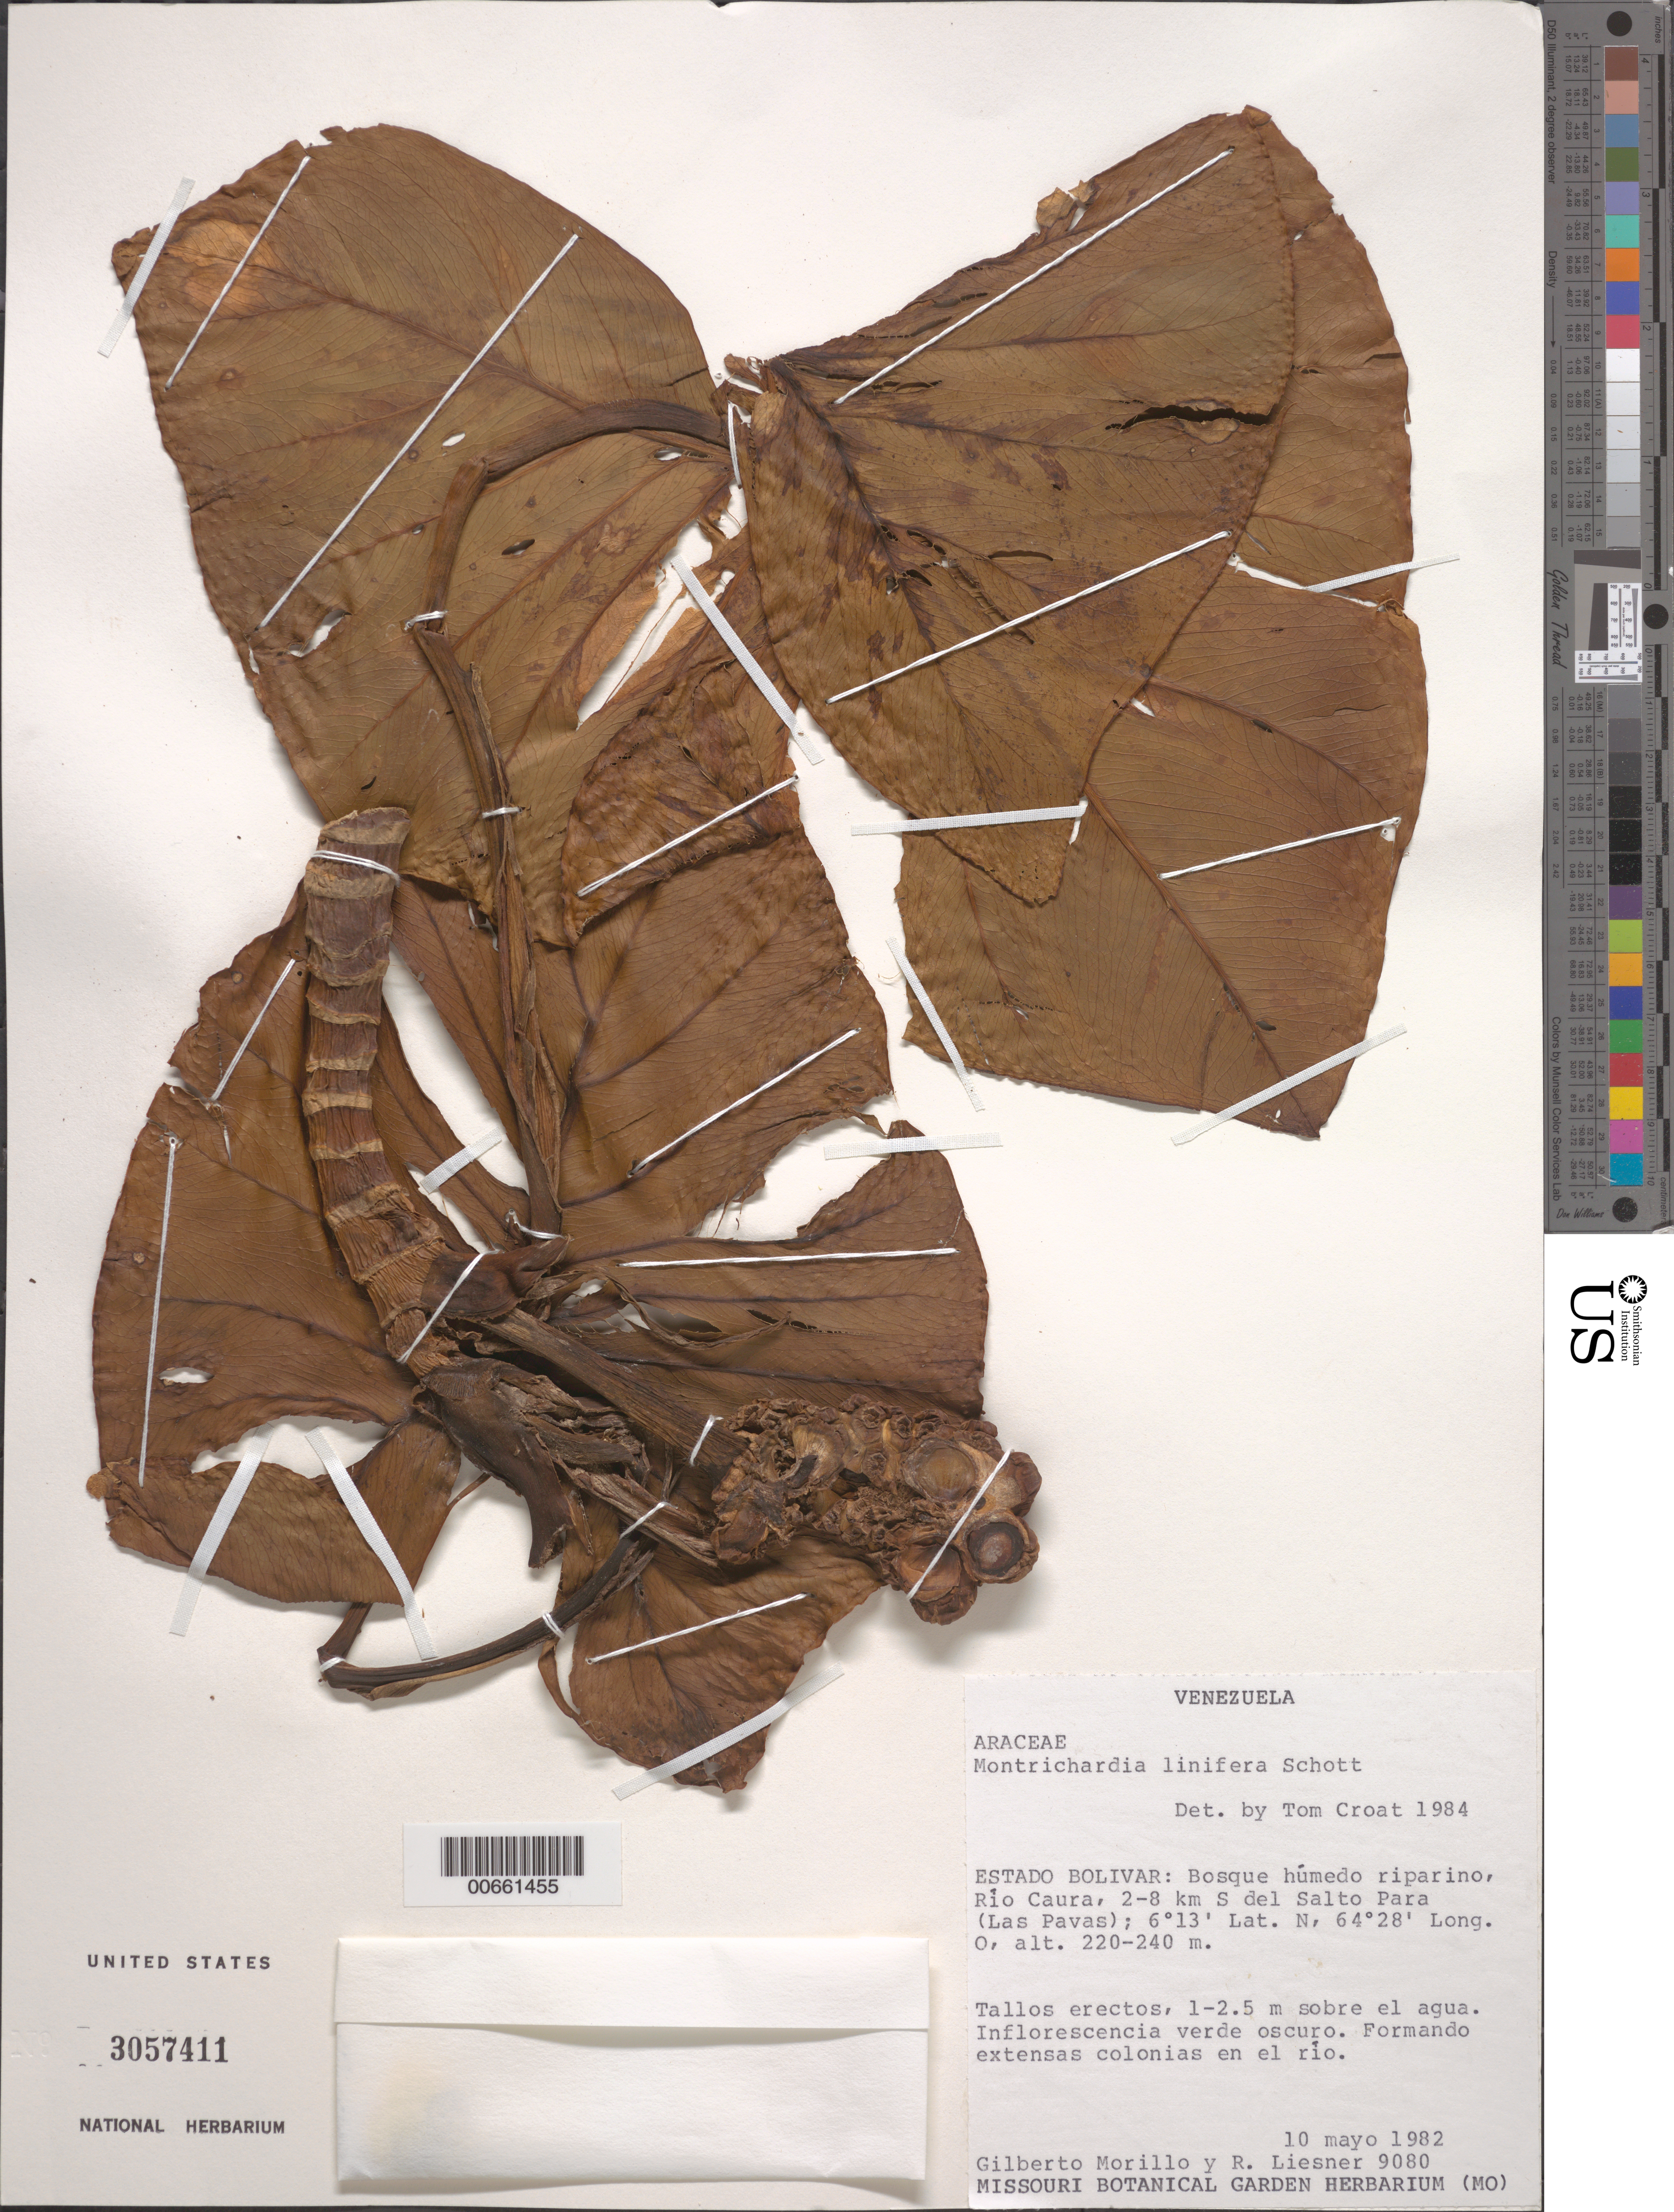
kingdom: Plantae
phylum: Tracheophyta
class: Liliopsida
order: Alismatales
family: Araceae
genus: Montrichardia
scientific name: Montrichardia linifera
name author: (Arruda) Schott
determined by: Croat, Thomas B., Missouri Botanical Garden (MO)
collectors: G. Morillo & R. L. Liesner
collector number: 9080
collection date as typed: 10-May-82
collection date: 1982-05-10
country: Venezuela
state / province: Bolívar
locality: Río Caura, 2-8 km S of Salto Para (Las Pavas)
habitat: Riverine wet forest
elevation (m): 220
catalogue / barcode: US 3057411